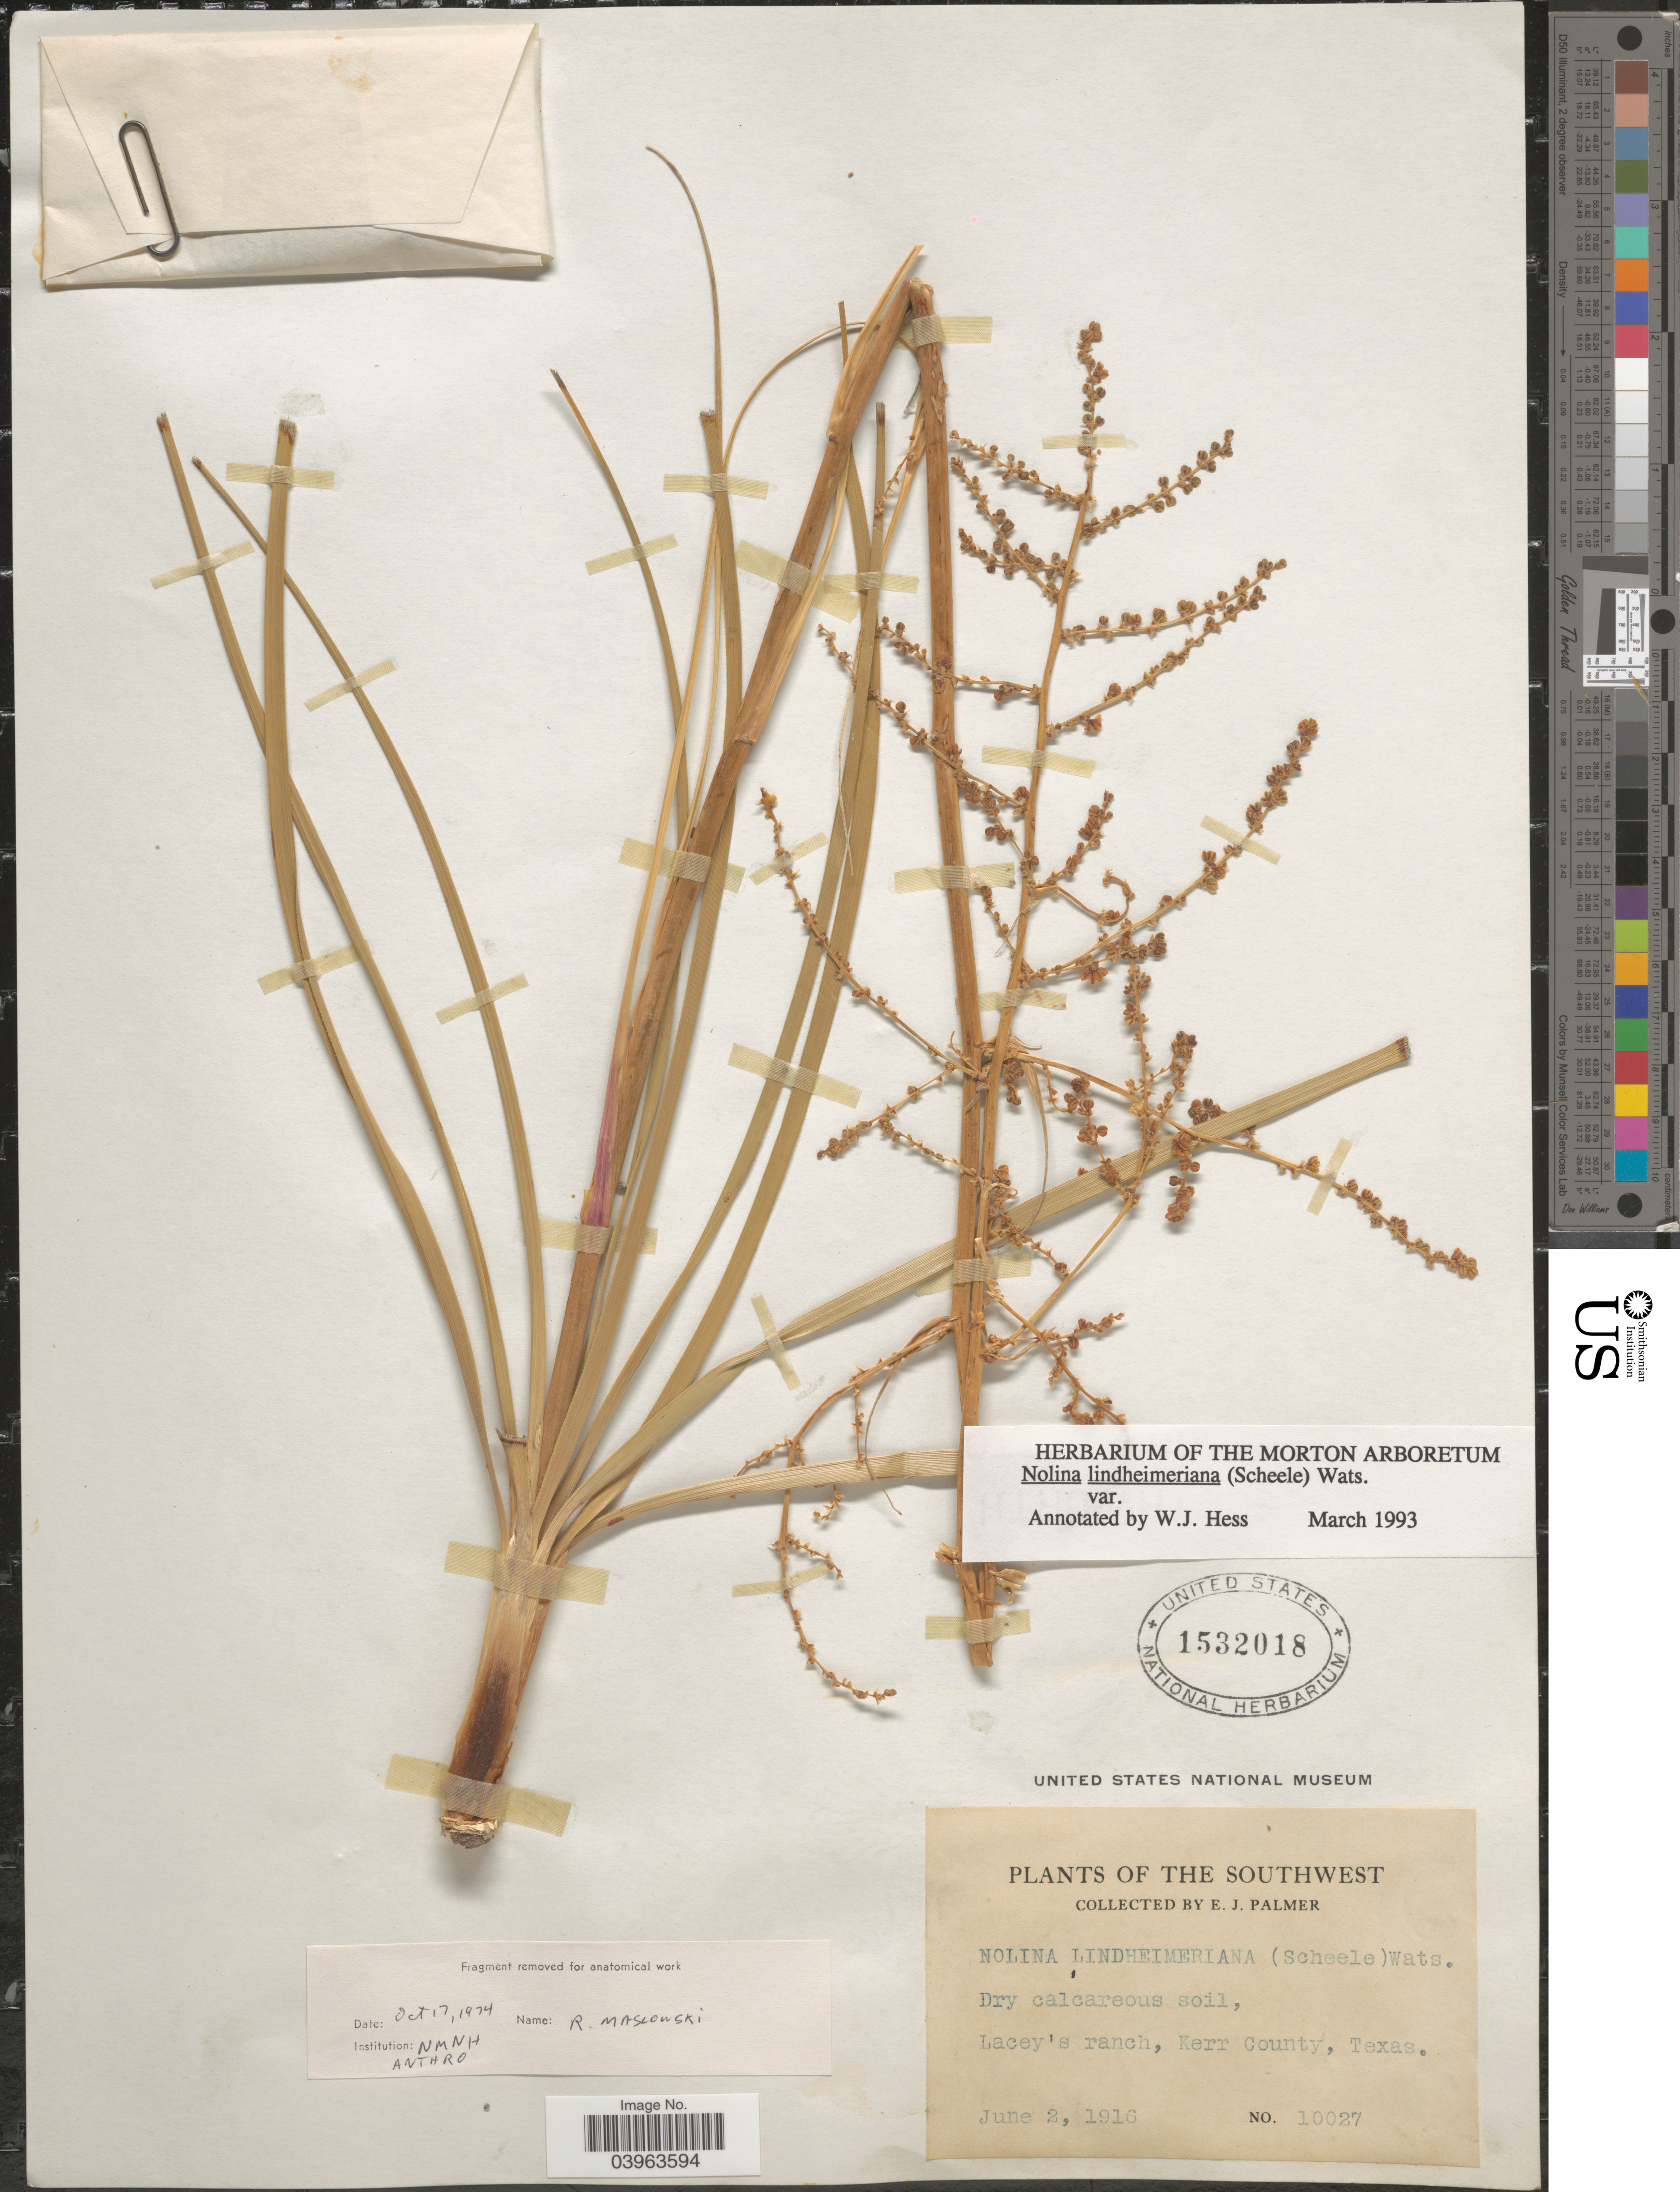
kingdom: Plantae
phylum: Tracheophyta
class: Liliopsida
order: Asparagales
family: Asparagaceae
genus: Nolina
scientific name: Nolina lindheimeriana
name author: (Scheele) S. Watson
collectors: E. J. Palmer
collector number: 10027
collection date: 1916-06-02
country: United States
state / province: Texas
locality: The Southwest. Lacey's ranch, Kerr County.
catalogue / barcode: US 1532018